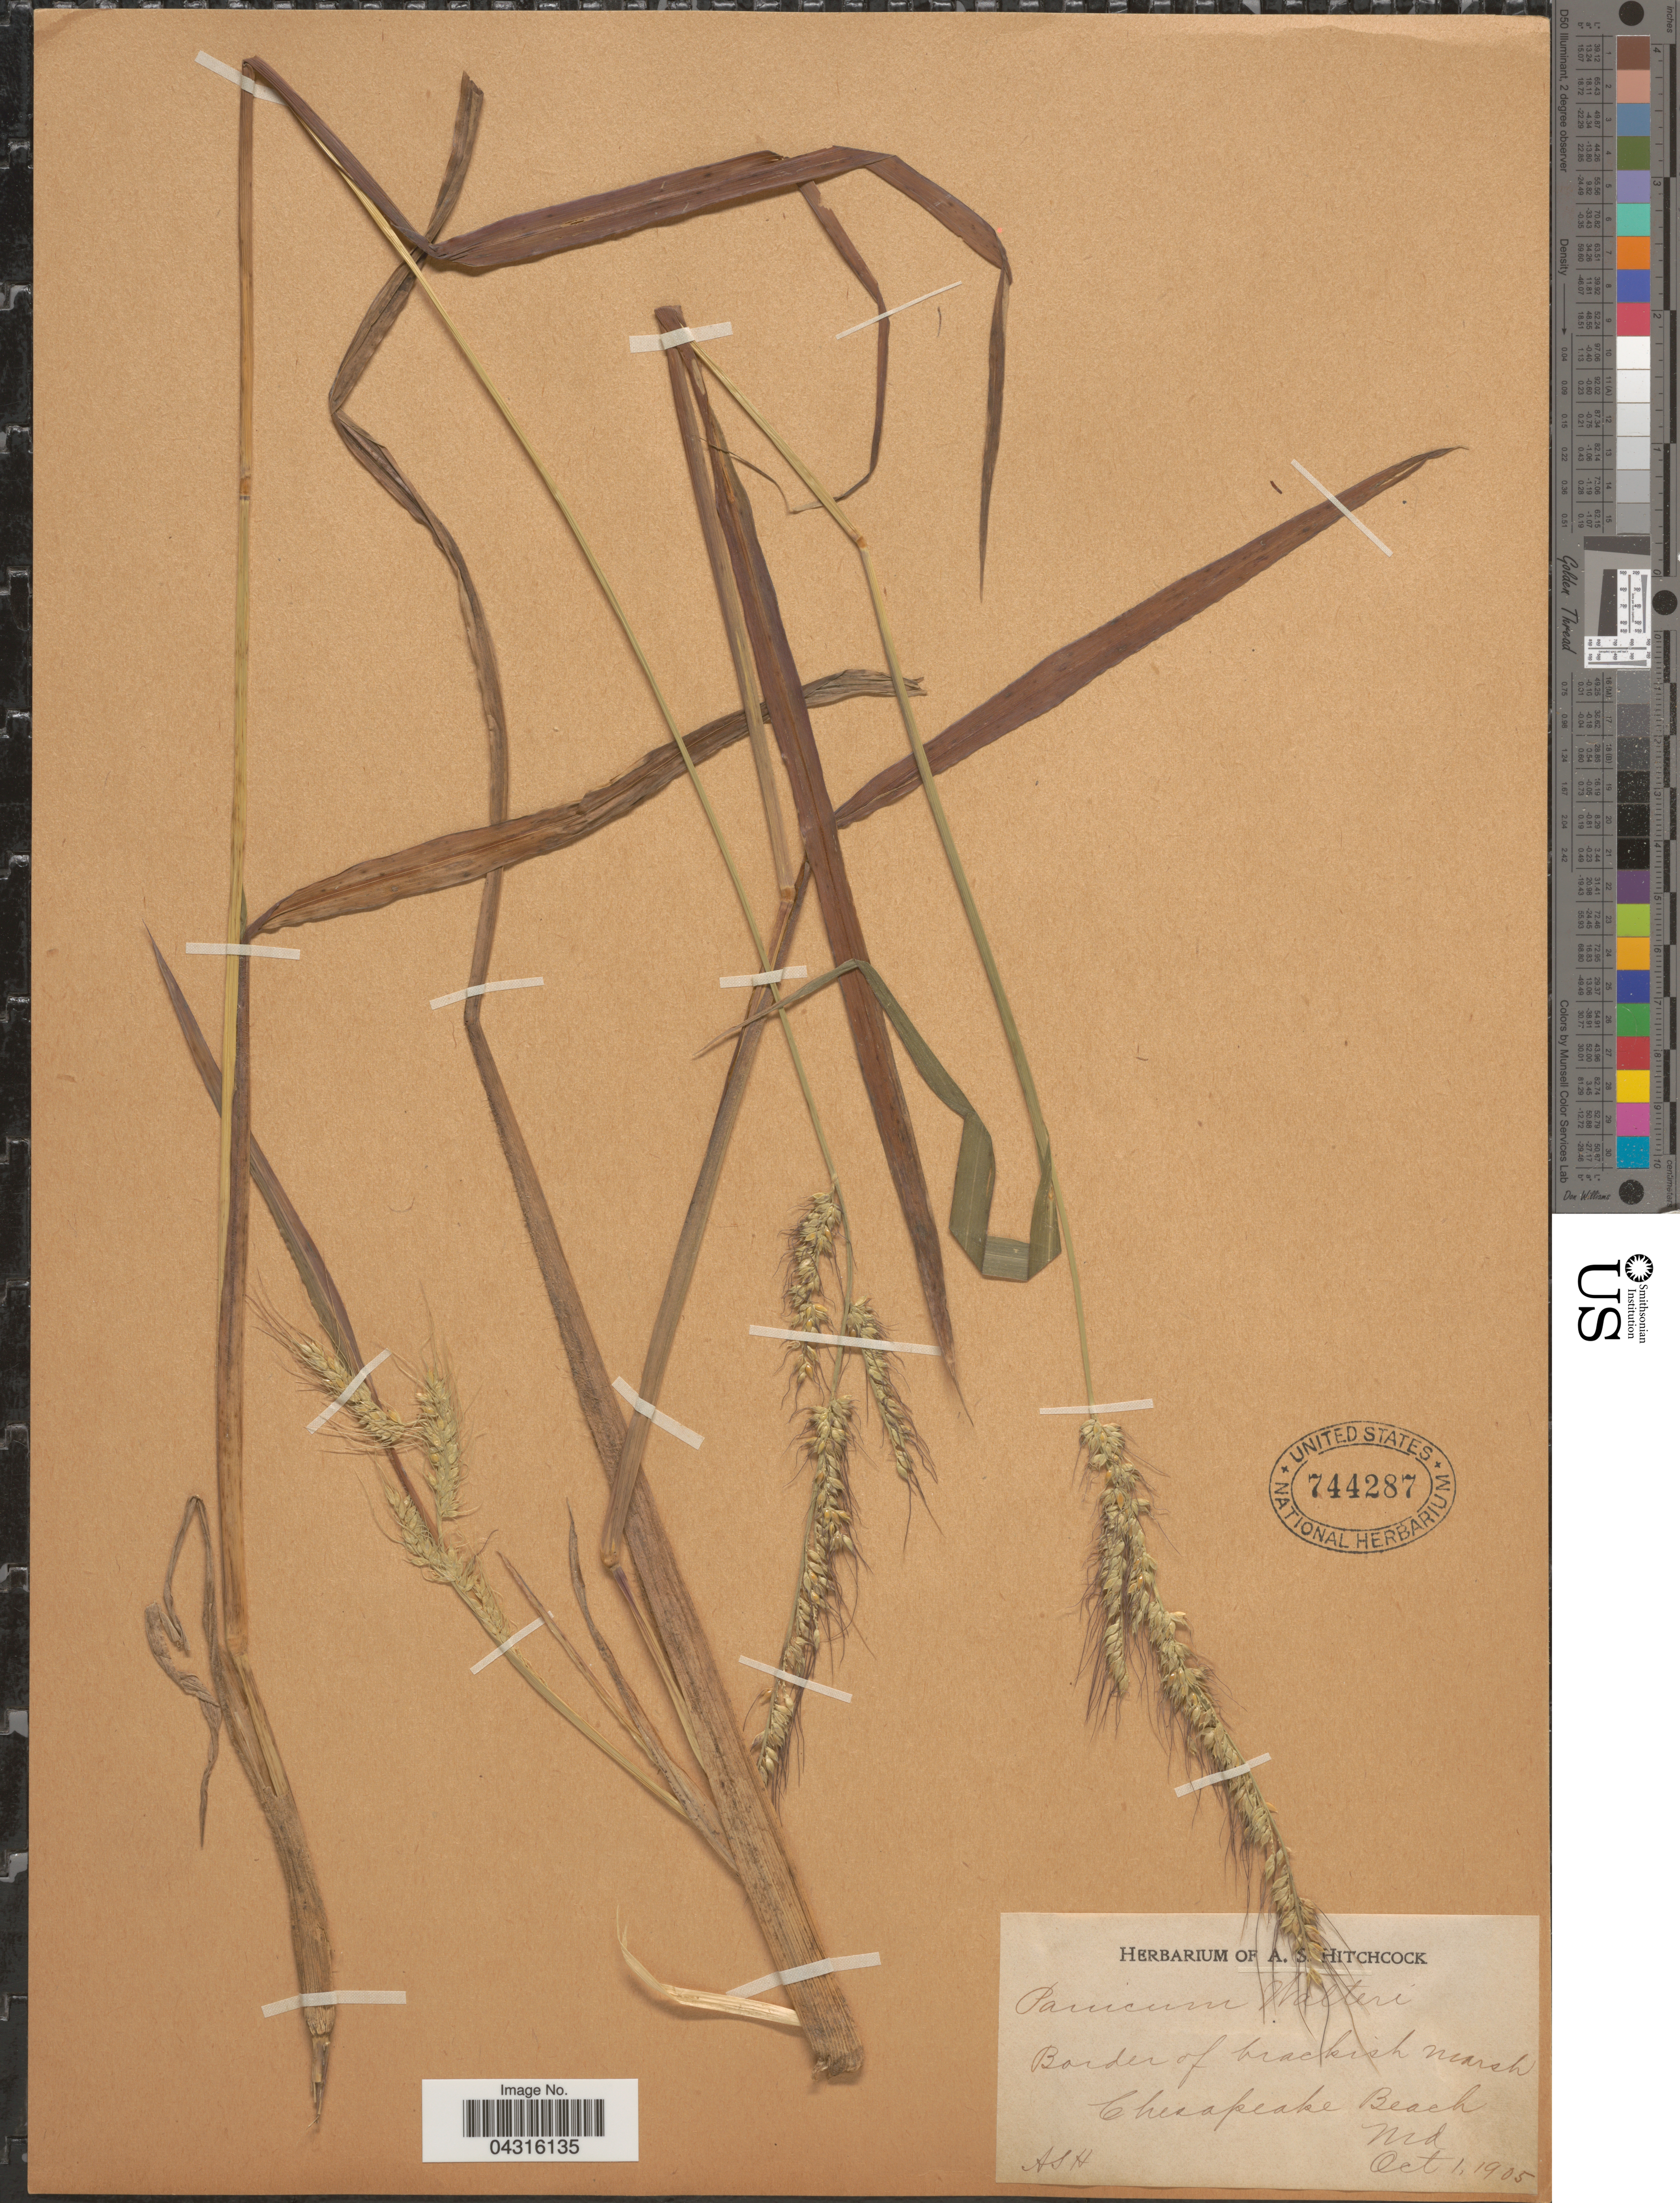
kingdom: Plantae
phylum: Tracheophyta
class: Liliopsida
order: Poales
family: Poaceae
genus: Echinochloa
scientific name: Echinochloa walteri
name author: (Pursh) A. Heller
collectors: A. S. Hitchcock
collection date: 1905-10-01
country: United States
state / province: Maryland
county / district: Calvert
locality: Border of brackish marsh Chesapeake Beach.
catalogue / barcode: US 744287